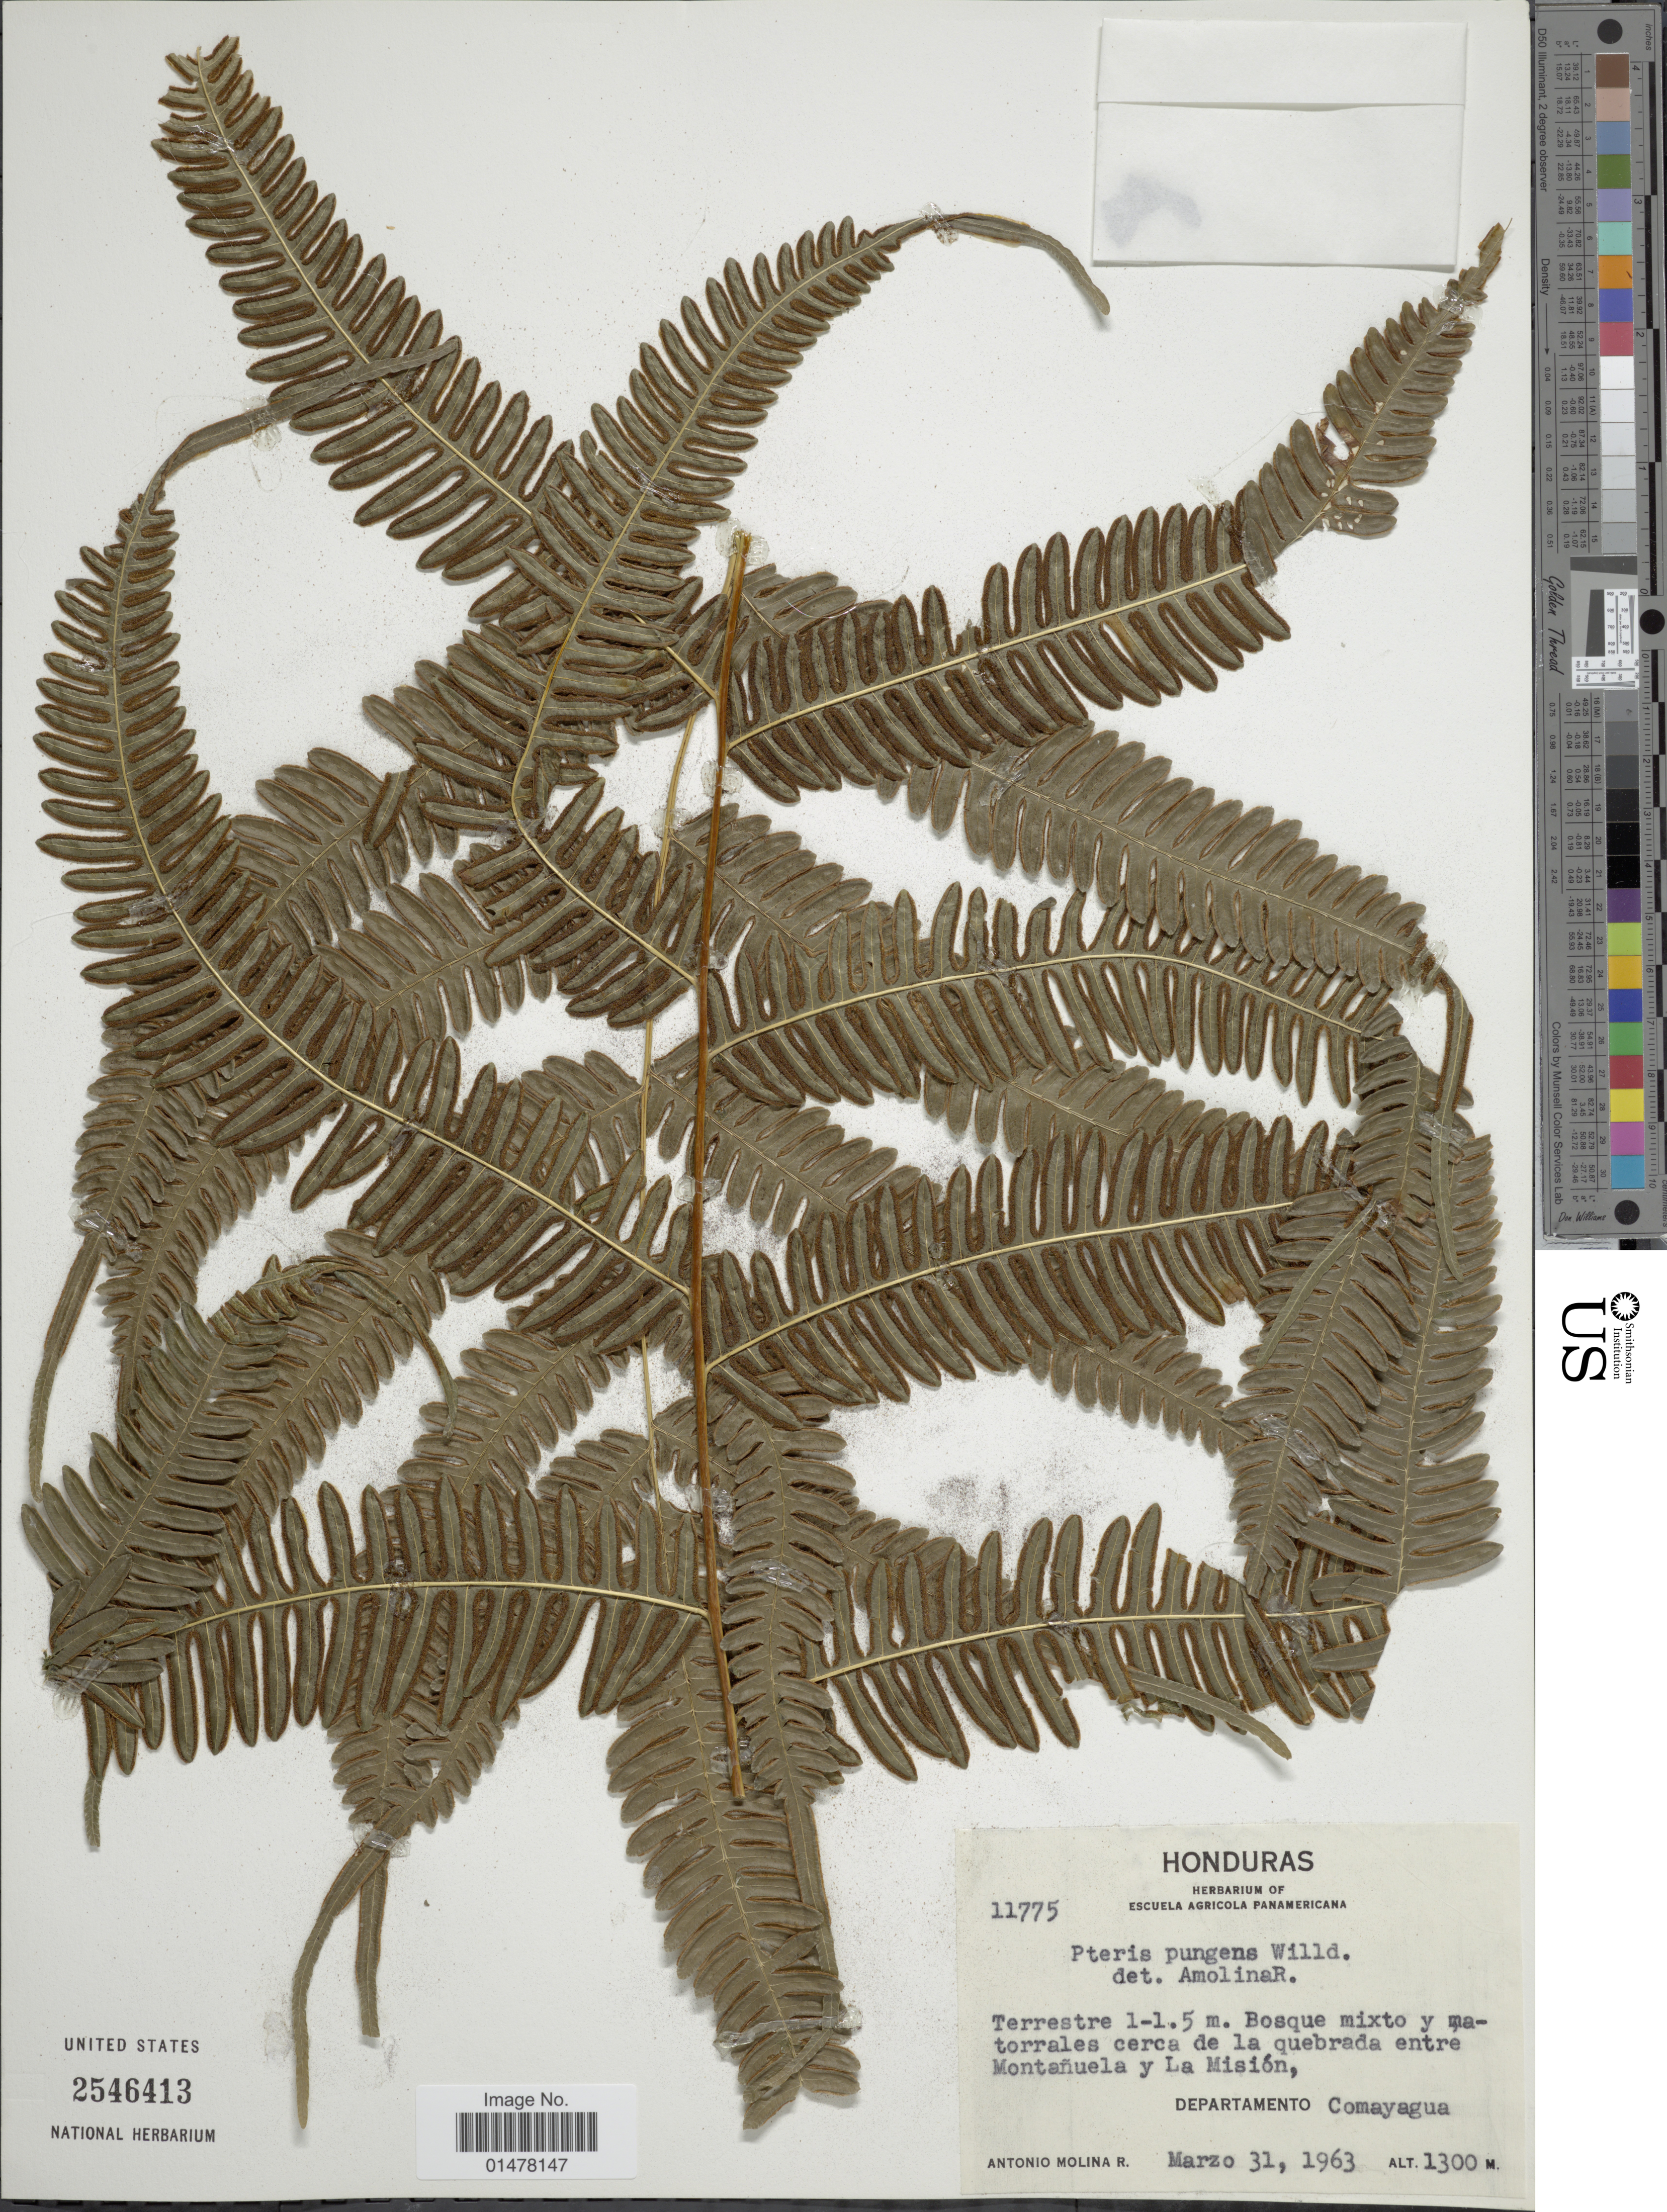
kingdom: Plantae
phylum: Tracheophyta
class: Polypodiopsida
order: Polypodiales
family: Pteridaceae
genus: Pteris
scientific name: Pteris pungens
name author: Willd.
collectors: A. Molina R.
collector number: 11775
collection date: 1963-03-31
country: Honduras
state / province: Comayagua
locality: Honduras, bosque mixto y matorreles cerca de la Quebrada entre Montanuela y La Mision, Departamento Comayaga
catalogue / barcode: US 2546413